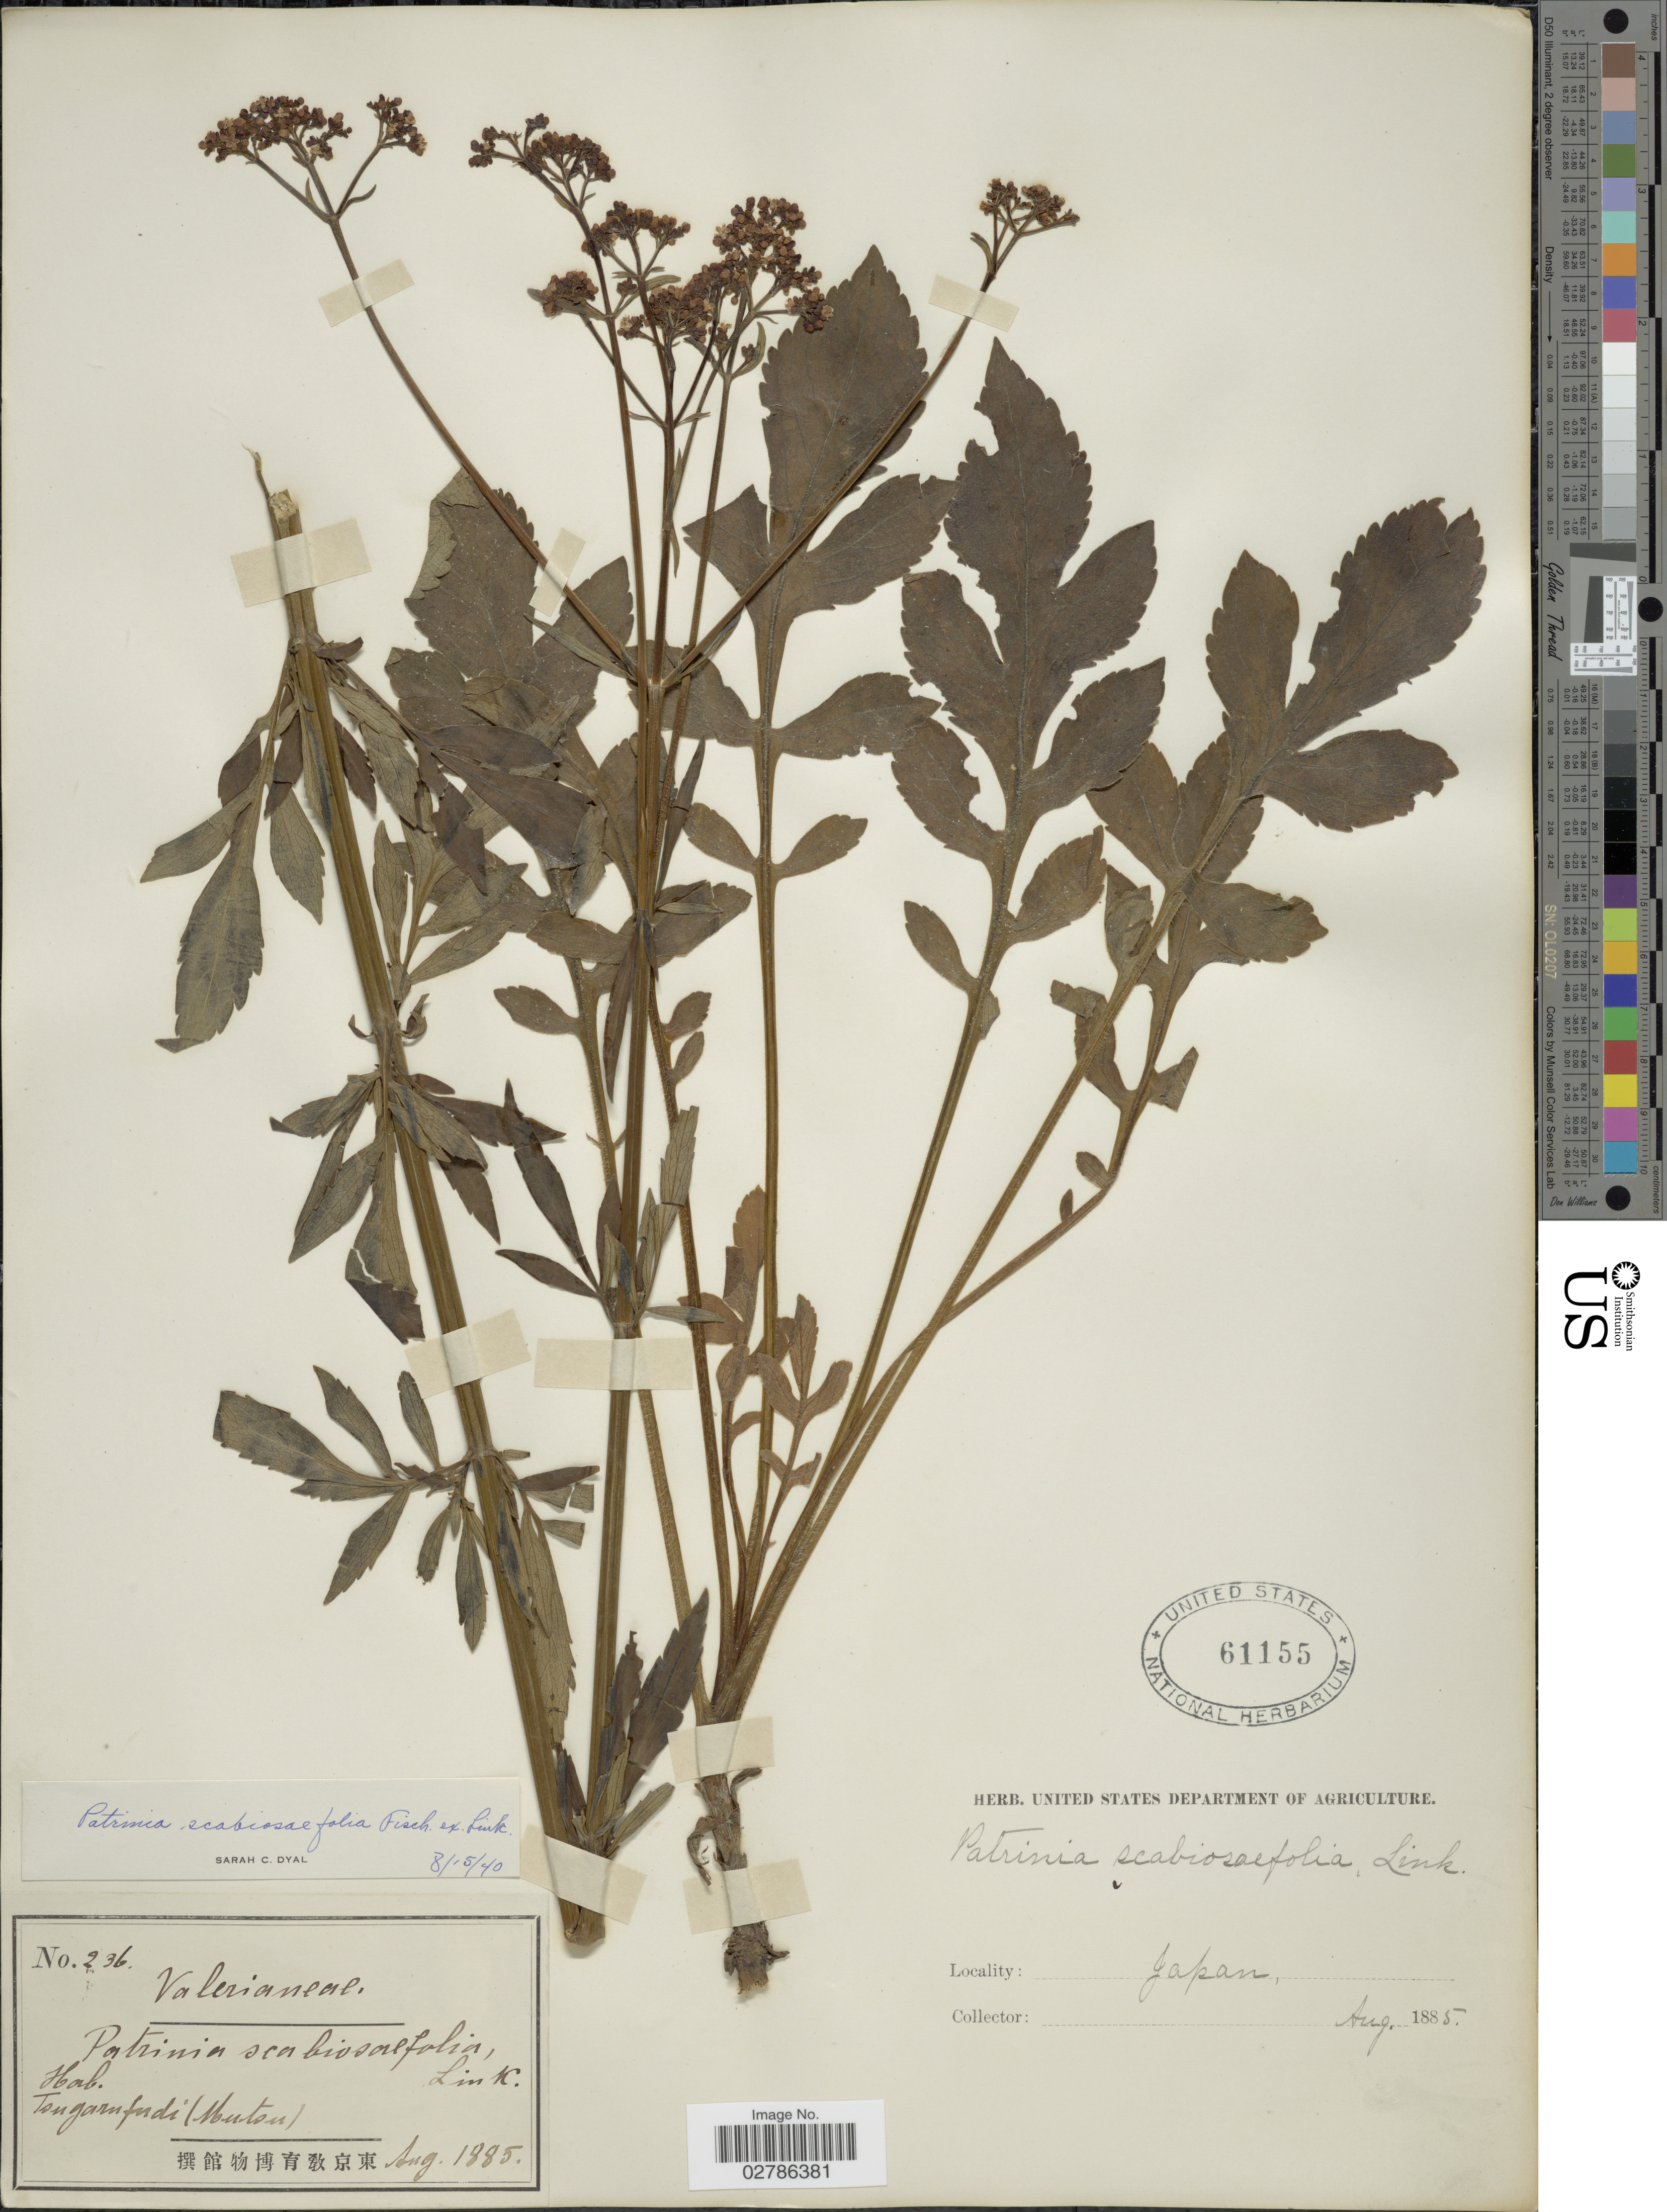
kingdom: Plantae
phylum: Tracheophyta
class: Magnoliopsida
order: Dipsacales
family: Caprifoliaceae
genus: Patrinia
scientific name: Patrinia scabiosifolia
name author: Link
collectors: Facchini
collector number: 236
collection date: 1885-08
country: Japan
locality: Tongarufudi (Mutou).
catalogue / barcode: US 61155